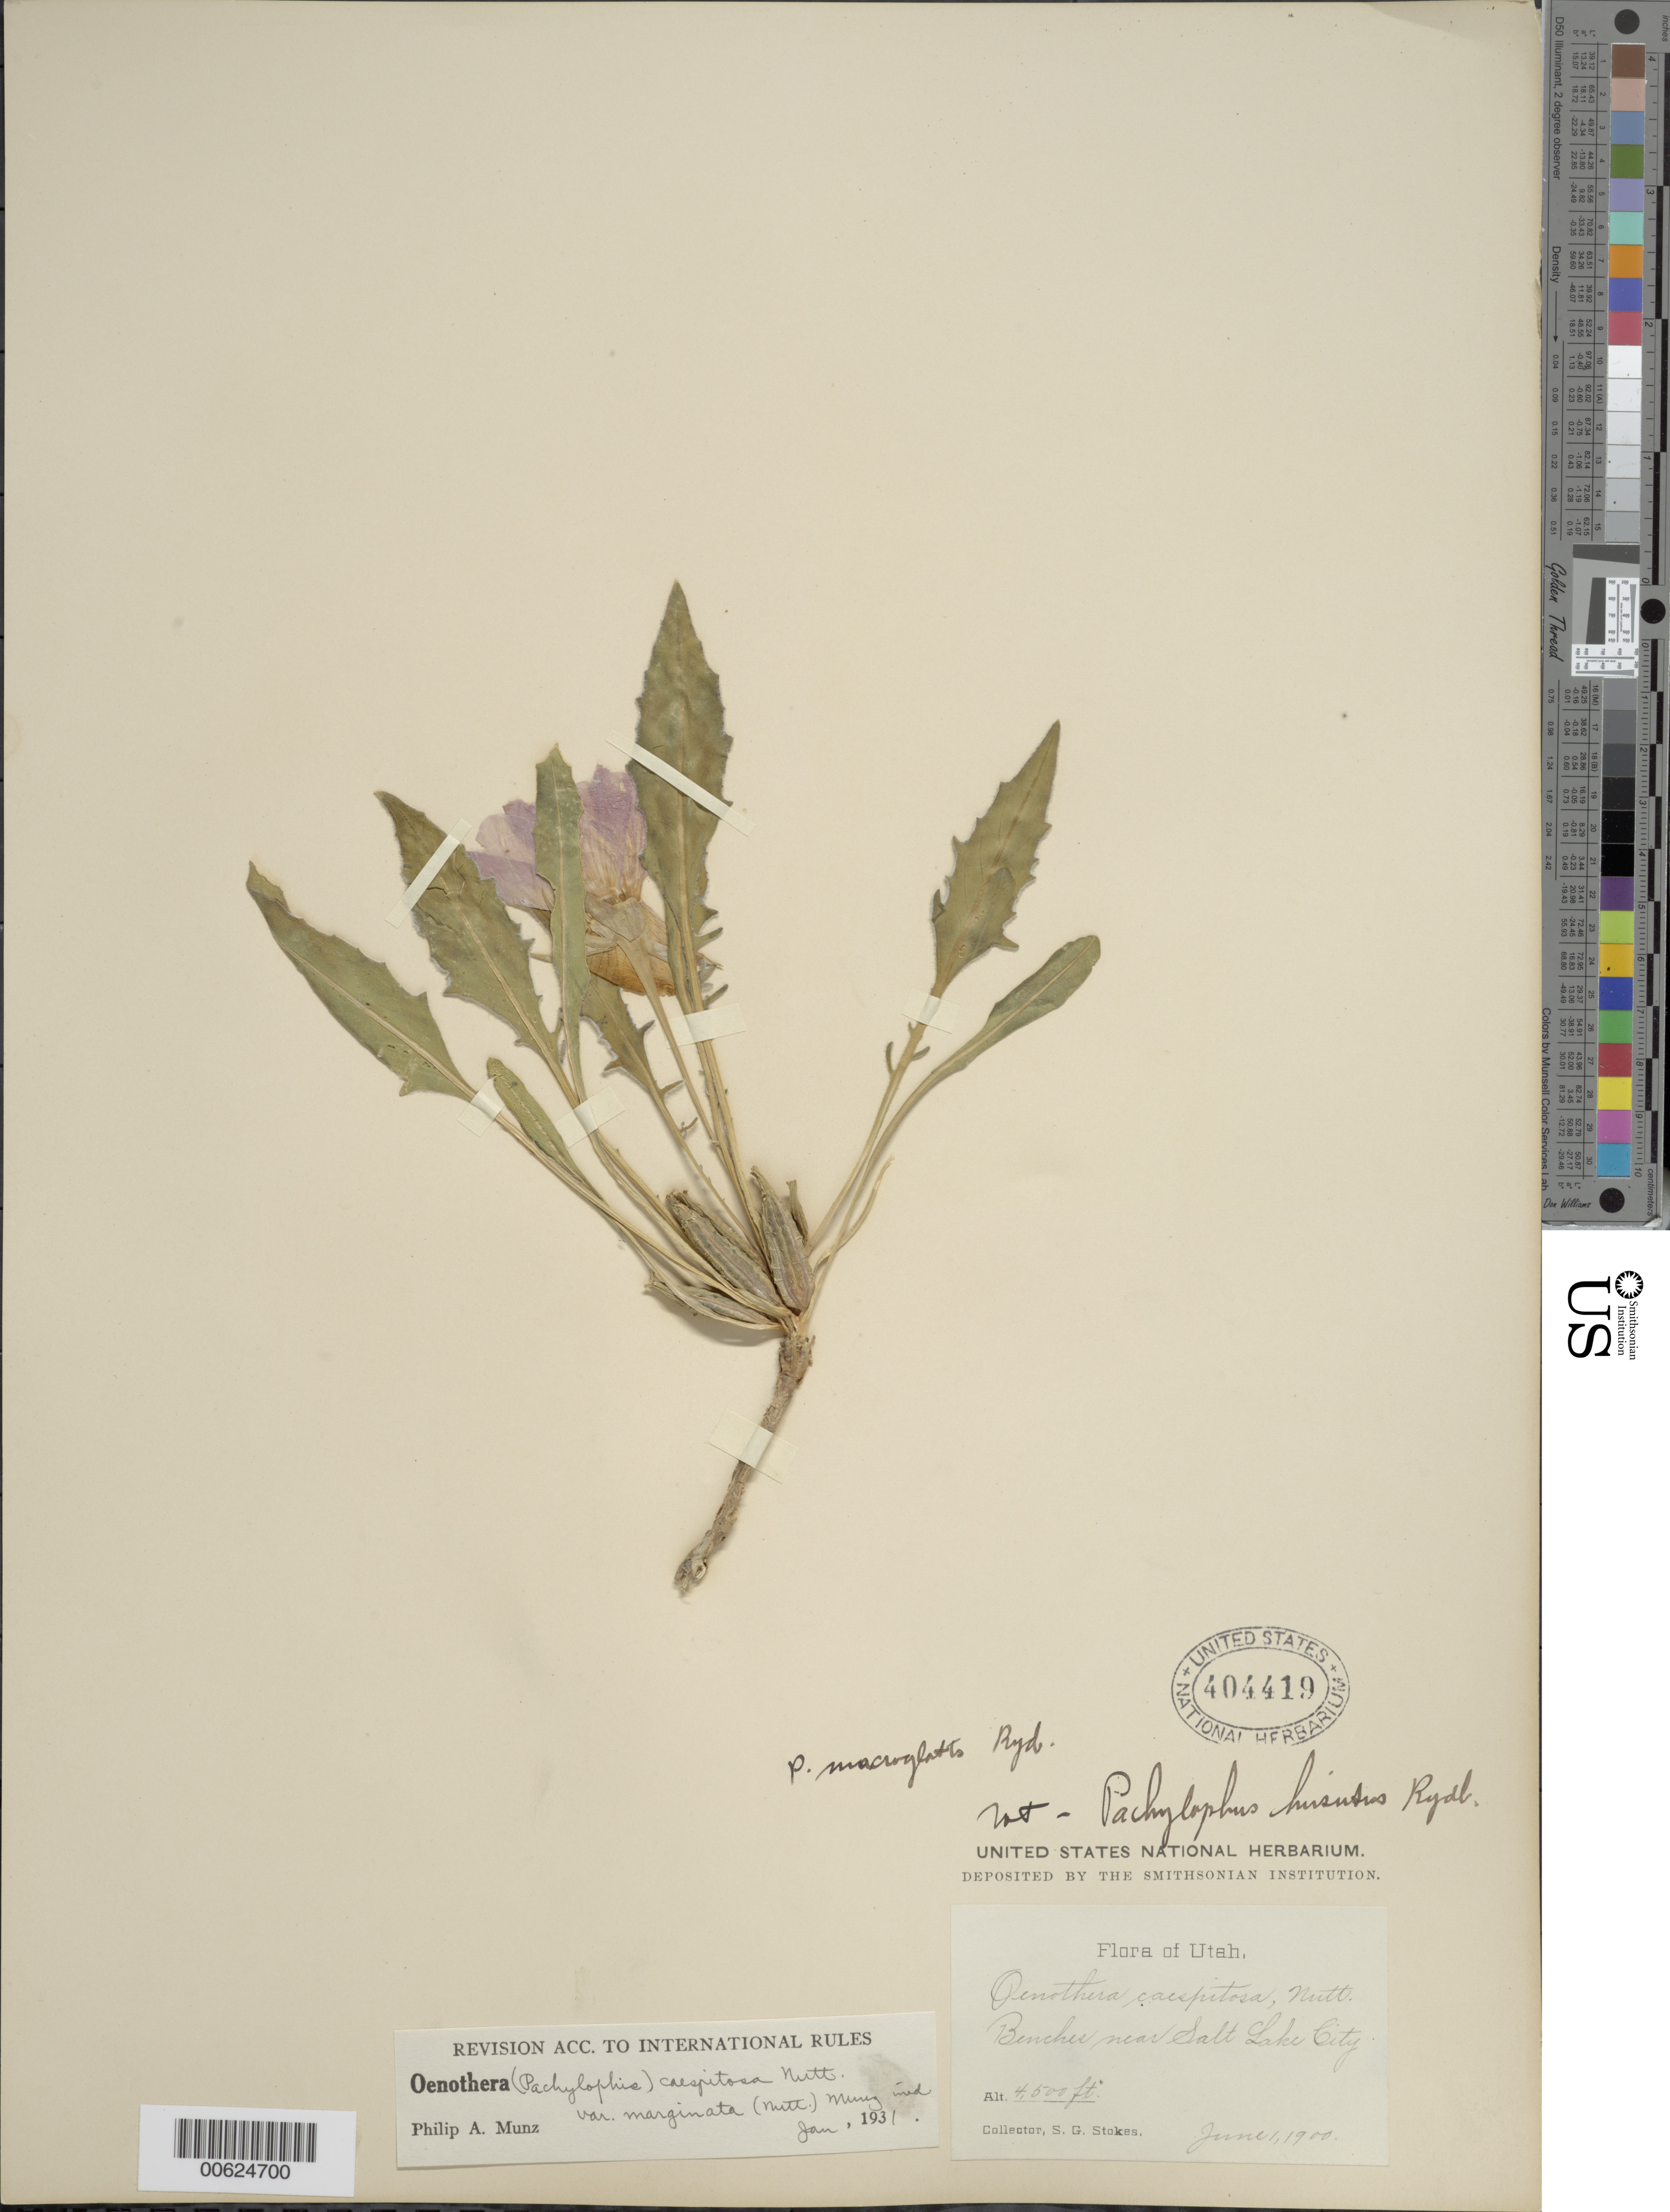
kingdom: Plantae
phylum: Tracheophyta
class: Magnoliopsida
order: Myrtales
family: Onagraceae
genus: Oenothera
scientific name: Oenothera cespitosa subsp. navajoensis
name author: W.L. Wagner et al.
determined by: Wagner, W. L., (BOT), Smithsonian Institution - National Museum of Natural History (UNITED STATES)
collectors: S. G. Stokes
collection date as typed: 01 Jun 1900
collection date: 1900-06-01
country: United States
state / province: Utah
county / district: Sanpete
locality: Bencher, near Salt Lake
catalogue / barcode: US 404419